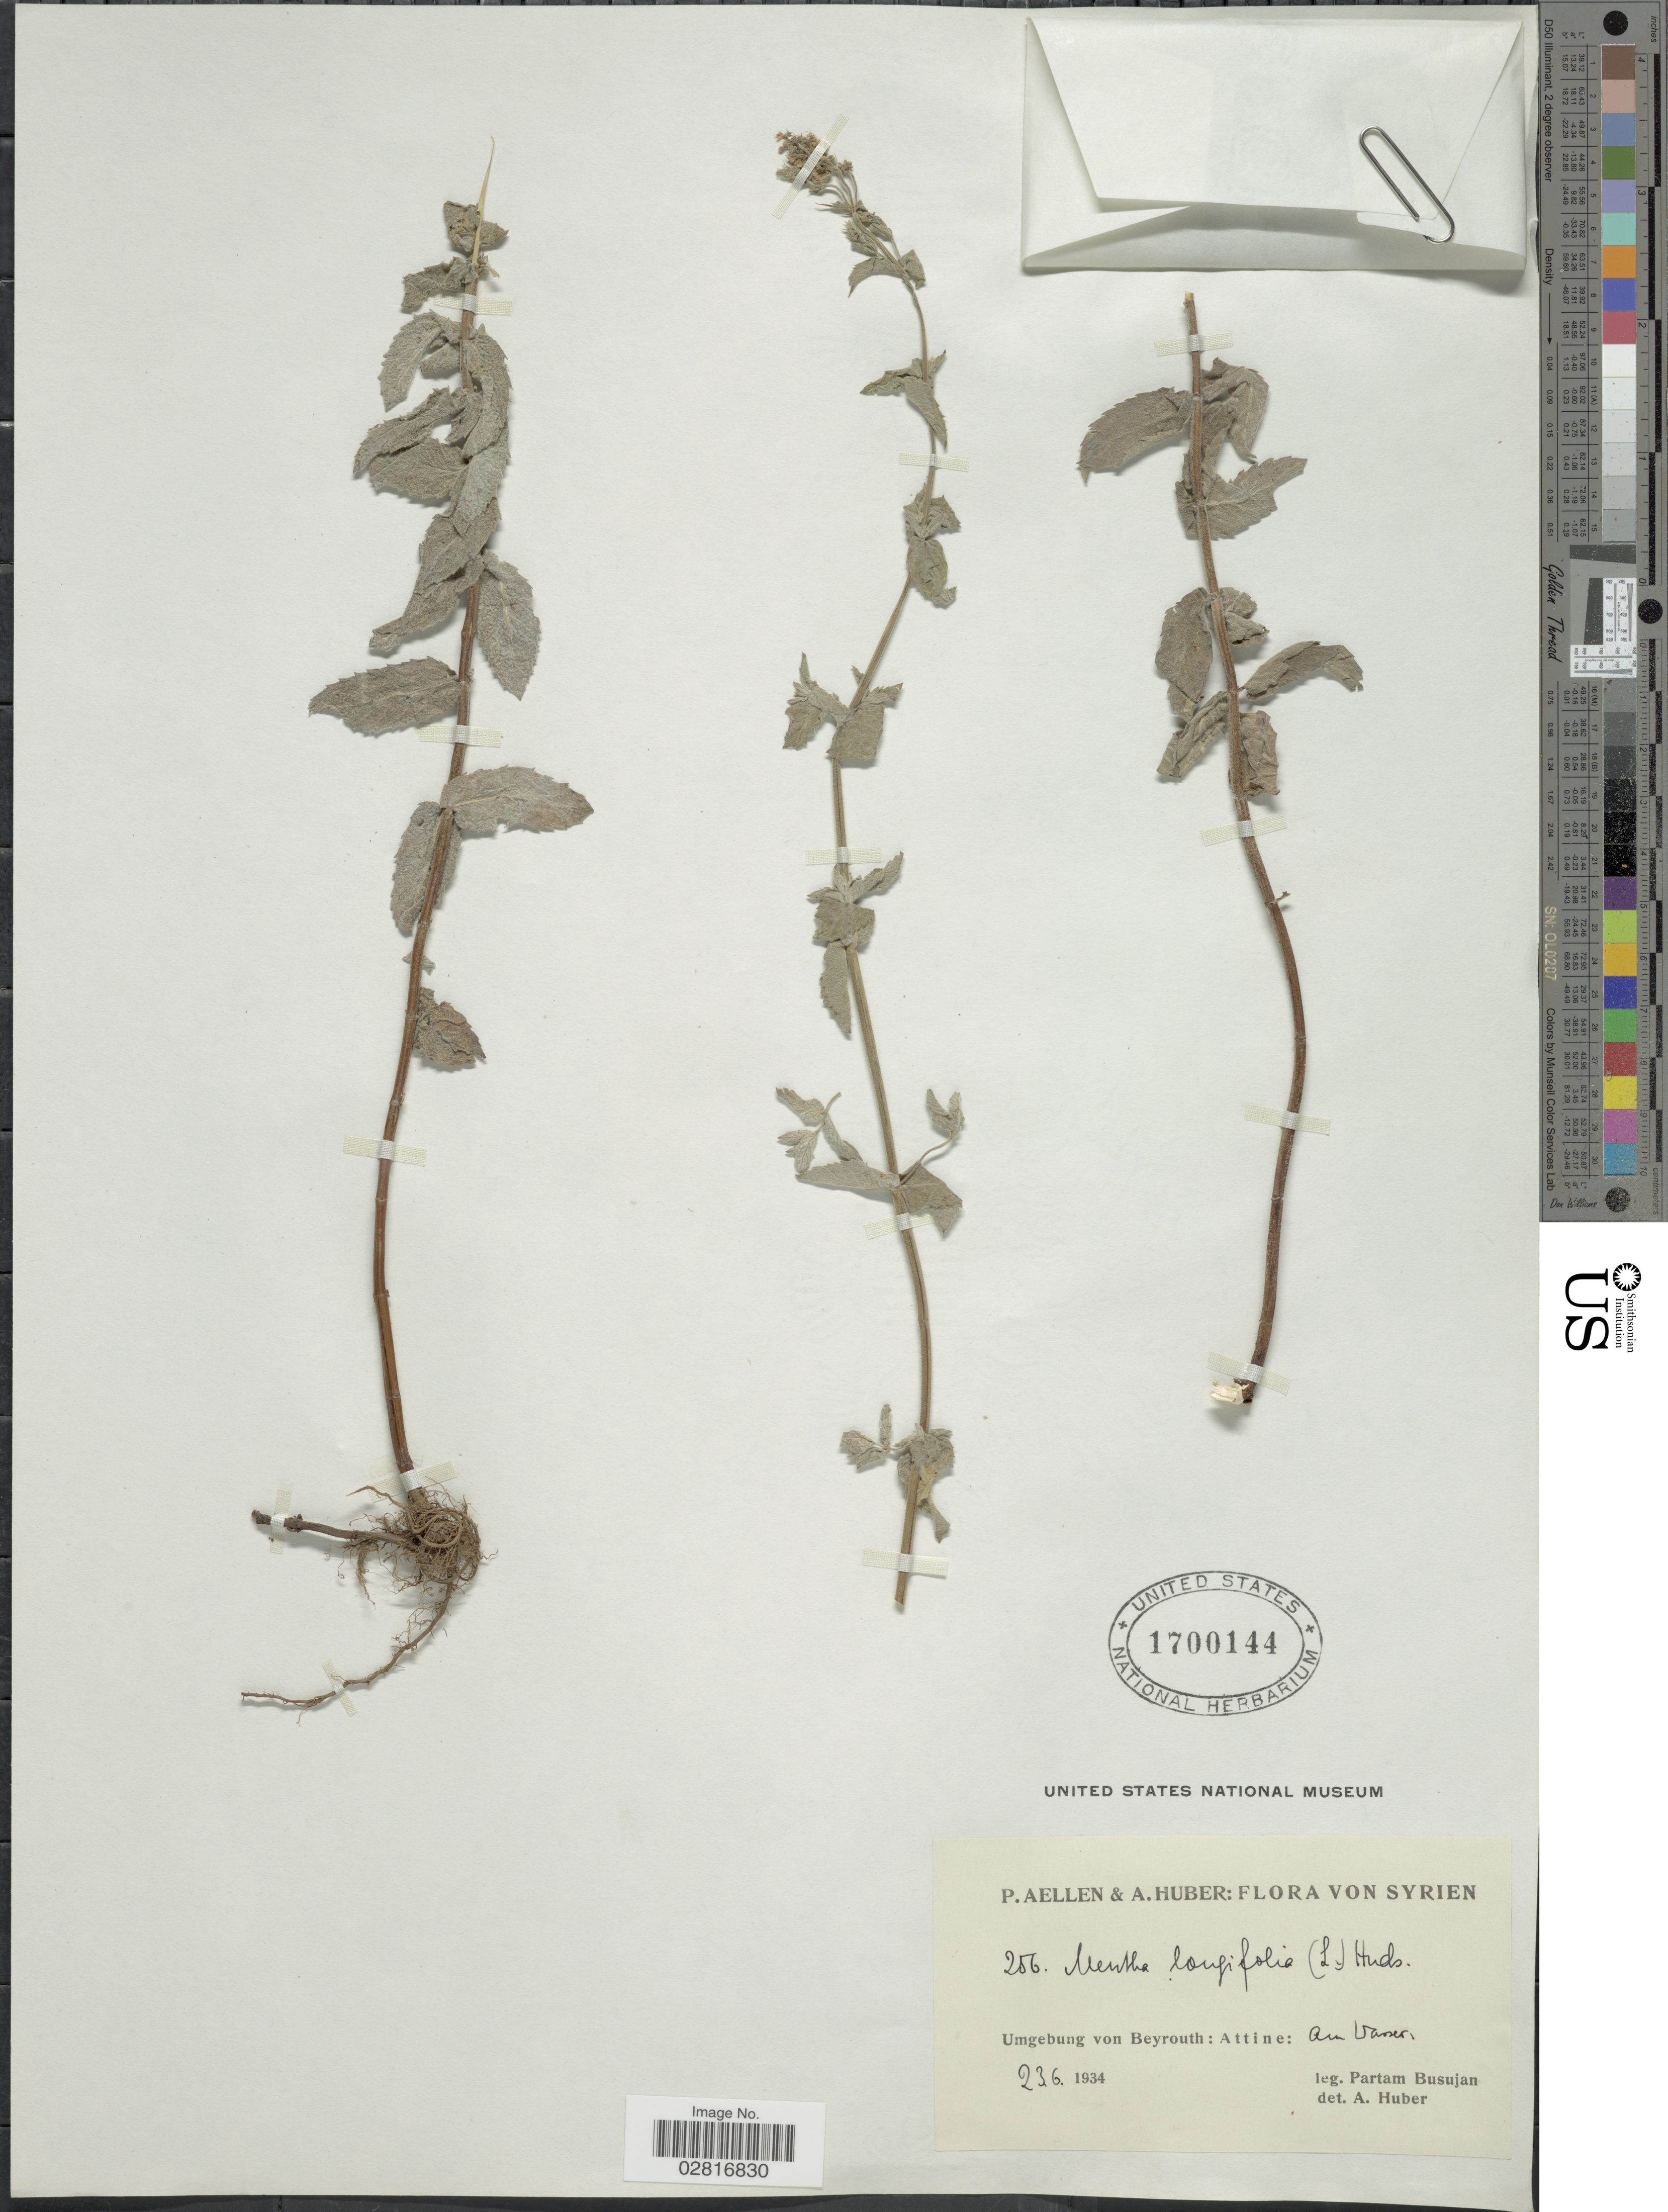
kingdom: Plantae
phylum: Tracheophyta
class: Magnoliopsida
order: Lamiales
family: Lamiaceae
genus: Mentha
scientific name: Mentha longifolia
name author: (L.) L.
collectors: P. Busujan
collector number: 256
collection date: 1934-06-23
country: Syria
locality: Syrien, Umgebung von Beyrouth: Attine: Am Vasser.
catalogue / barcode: US 1700144